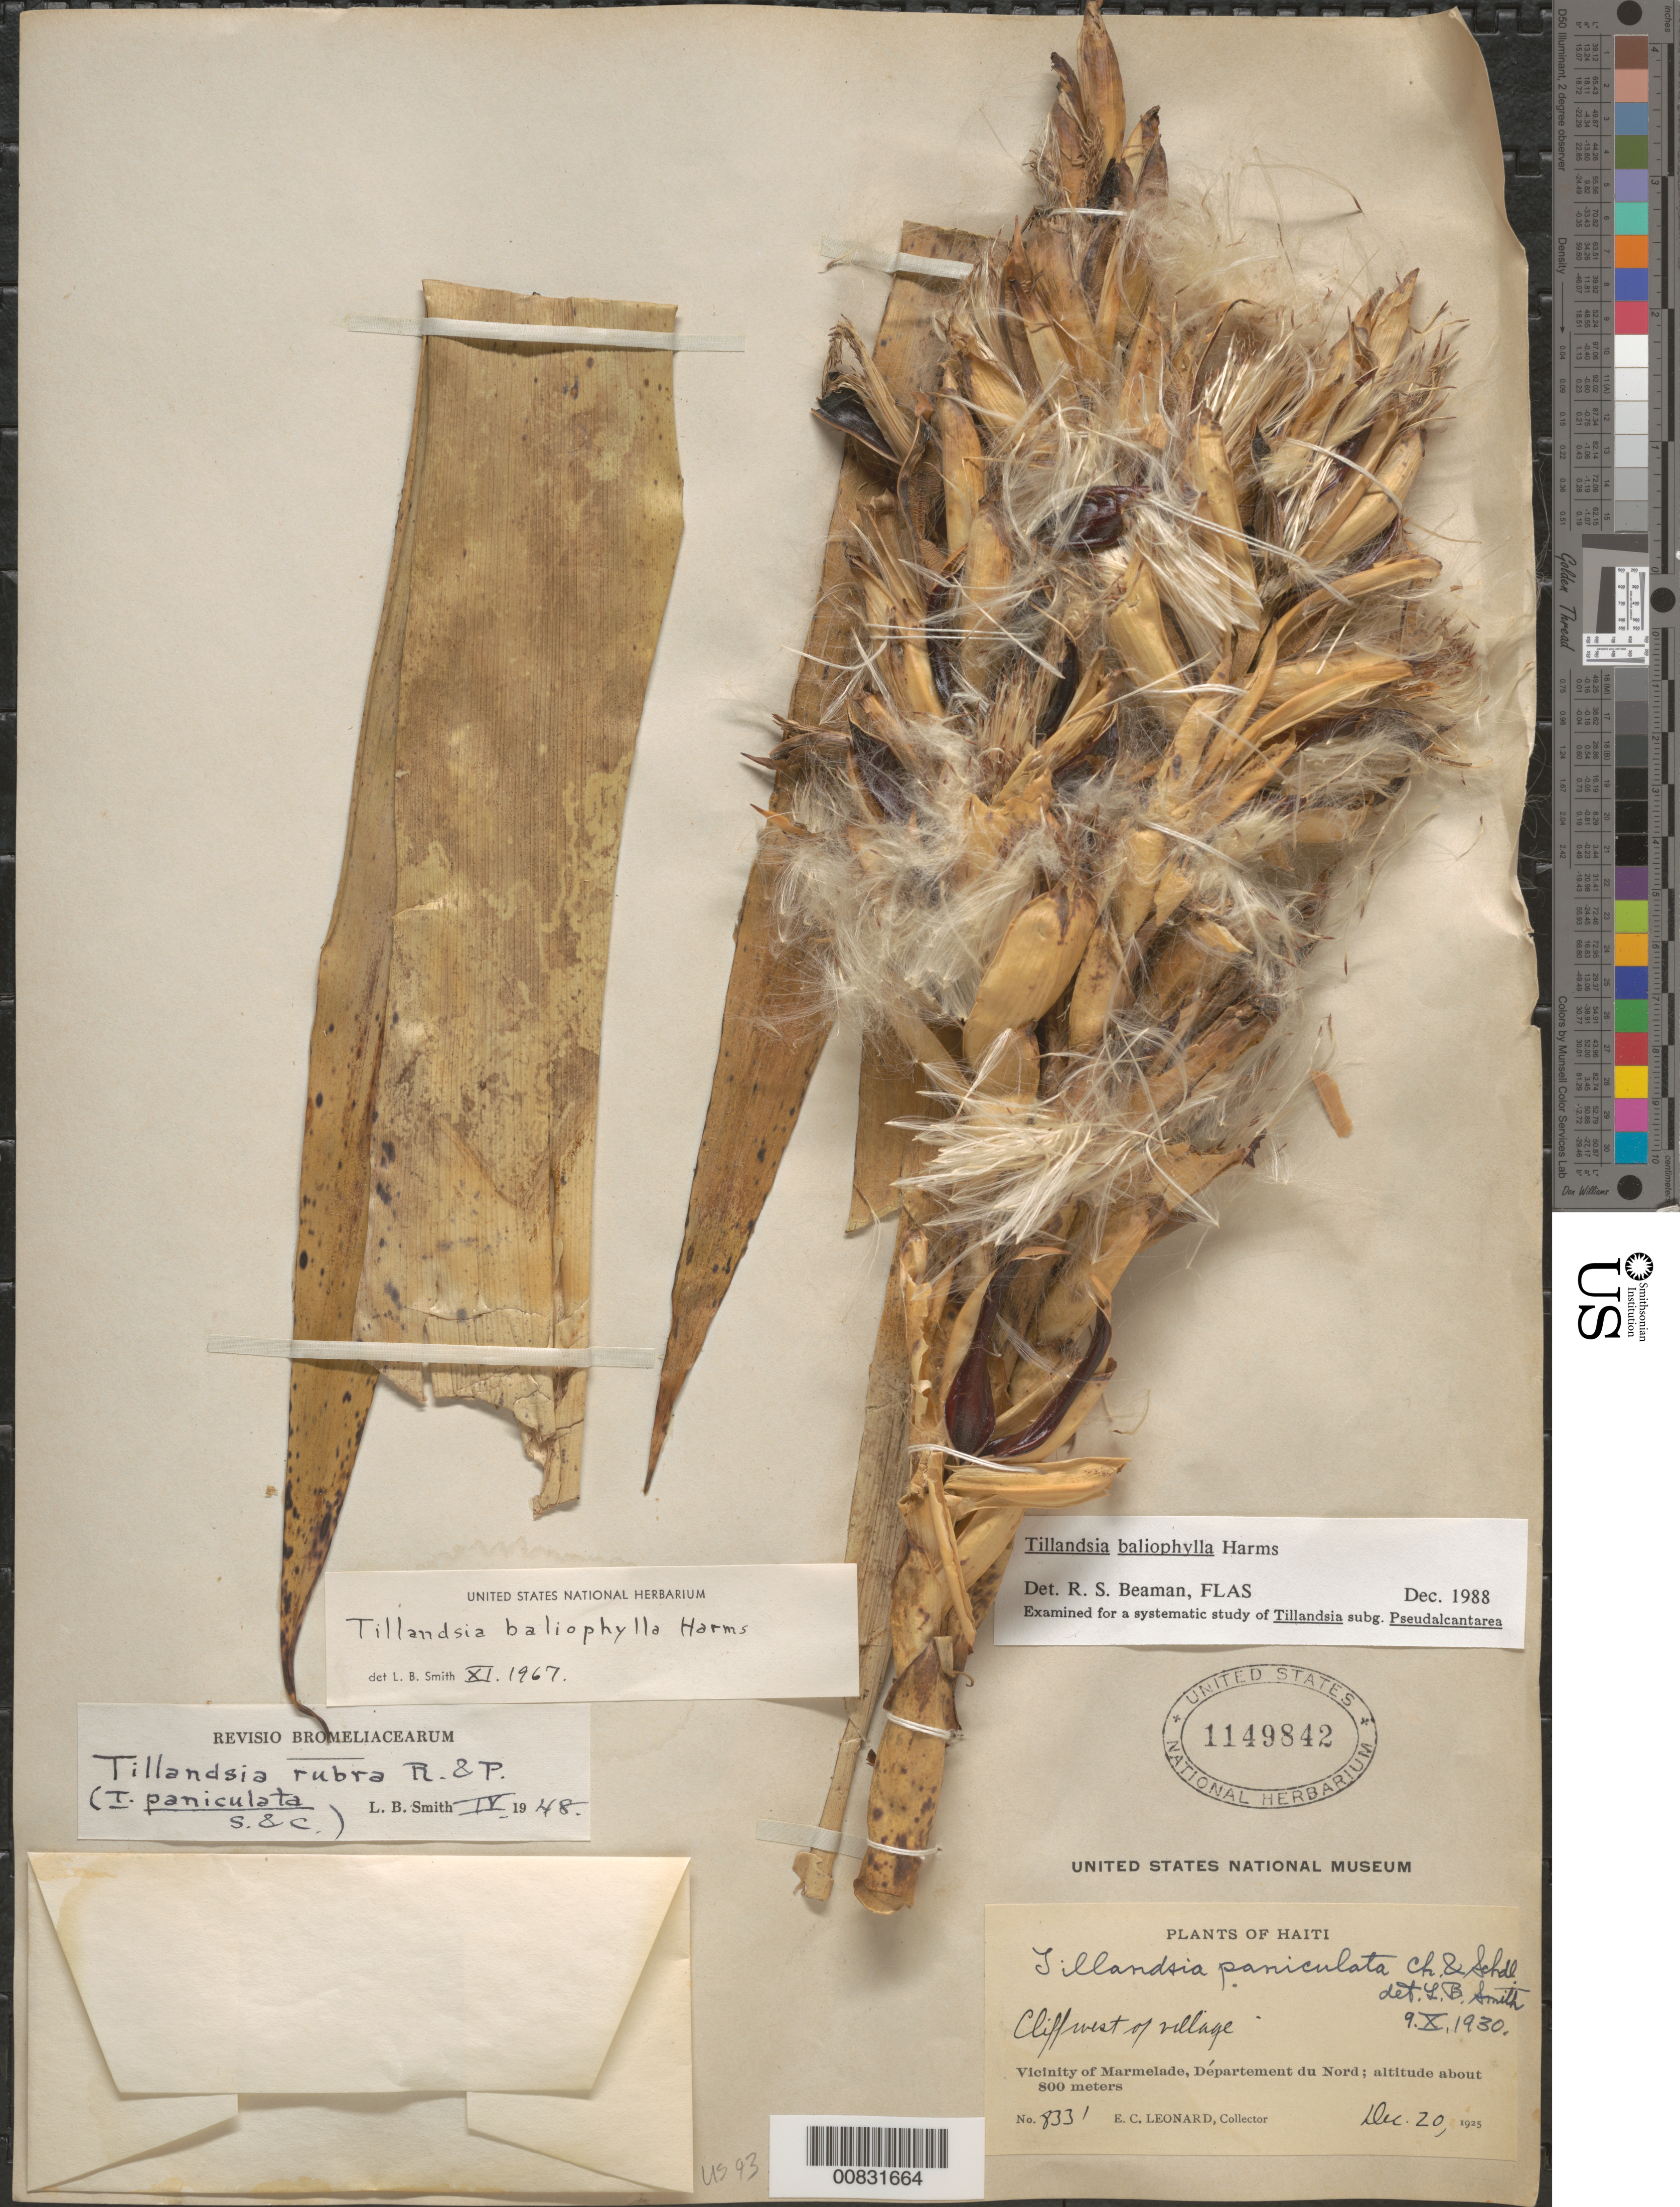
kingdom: Plantae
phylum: Tracheophyta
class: Liliopsida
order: Poales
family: Bromeliaceae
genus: Tillandsia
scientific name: Tillandsia baliophylla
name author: Harms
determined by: Beaman, R. S.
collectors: E. C. Leonard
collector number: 8331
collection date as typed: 20 Dec 1925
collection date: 1925-12-20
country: Haiti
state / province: Nord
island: Hispaniola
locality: Vicinity of Marmelade, Département du Nord. Cliffs west of village.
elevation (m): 800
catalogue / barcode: US 1149842